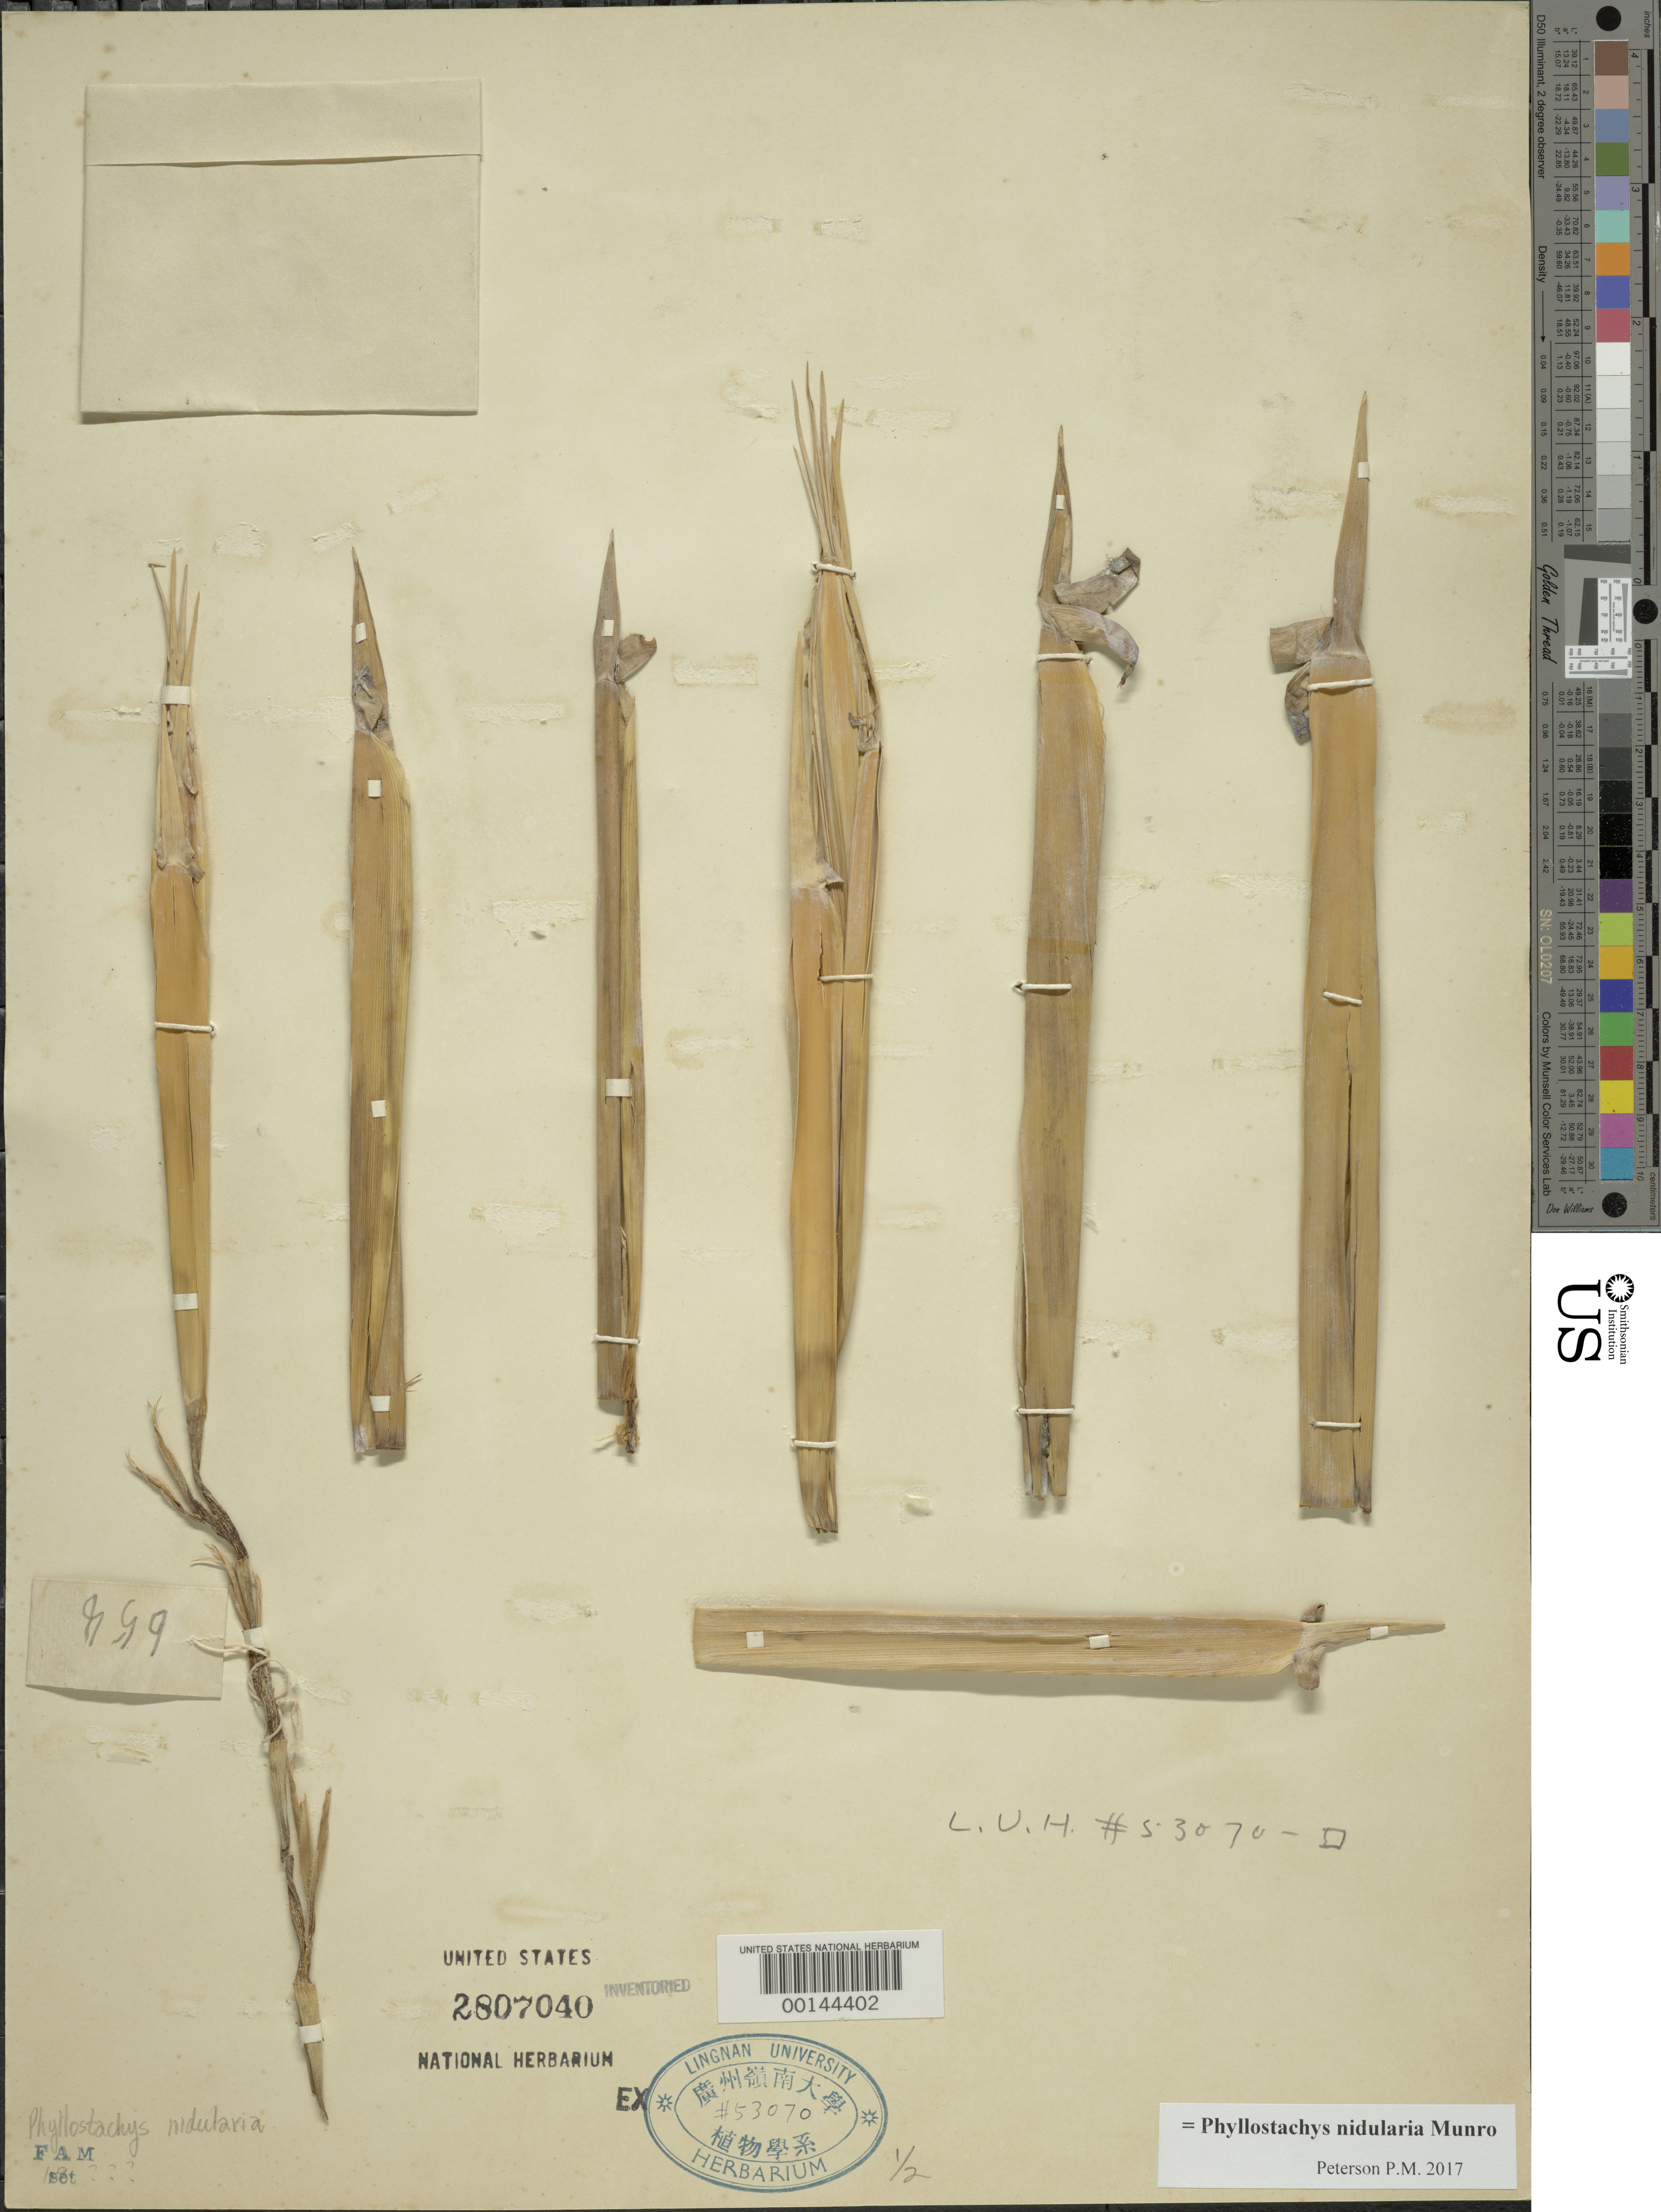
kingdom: Plantae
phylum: Tracheophyta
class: Liliopsida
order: Poales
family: Poaceae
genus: Phyllostachys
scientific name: Phyllostachys nidularia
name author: Munro ex Fenzi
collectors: C. Tso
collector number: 658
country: China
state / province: Jiangsu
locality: Kiangsu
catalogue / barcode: US 2807040